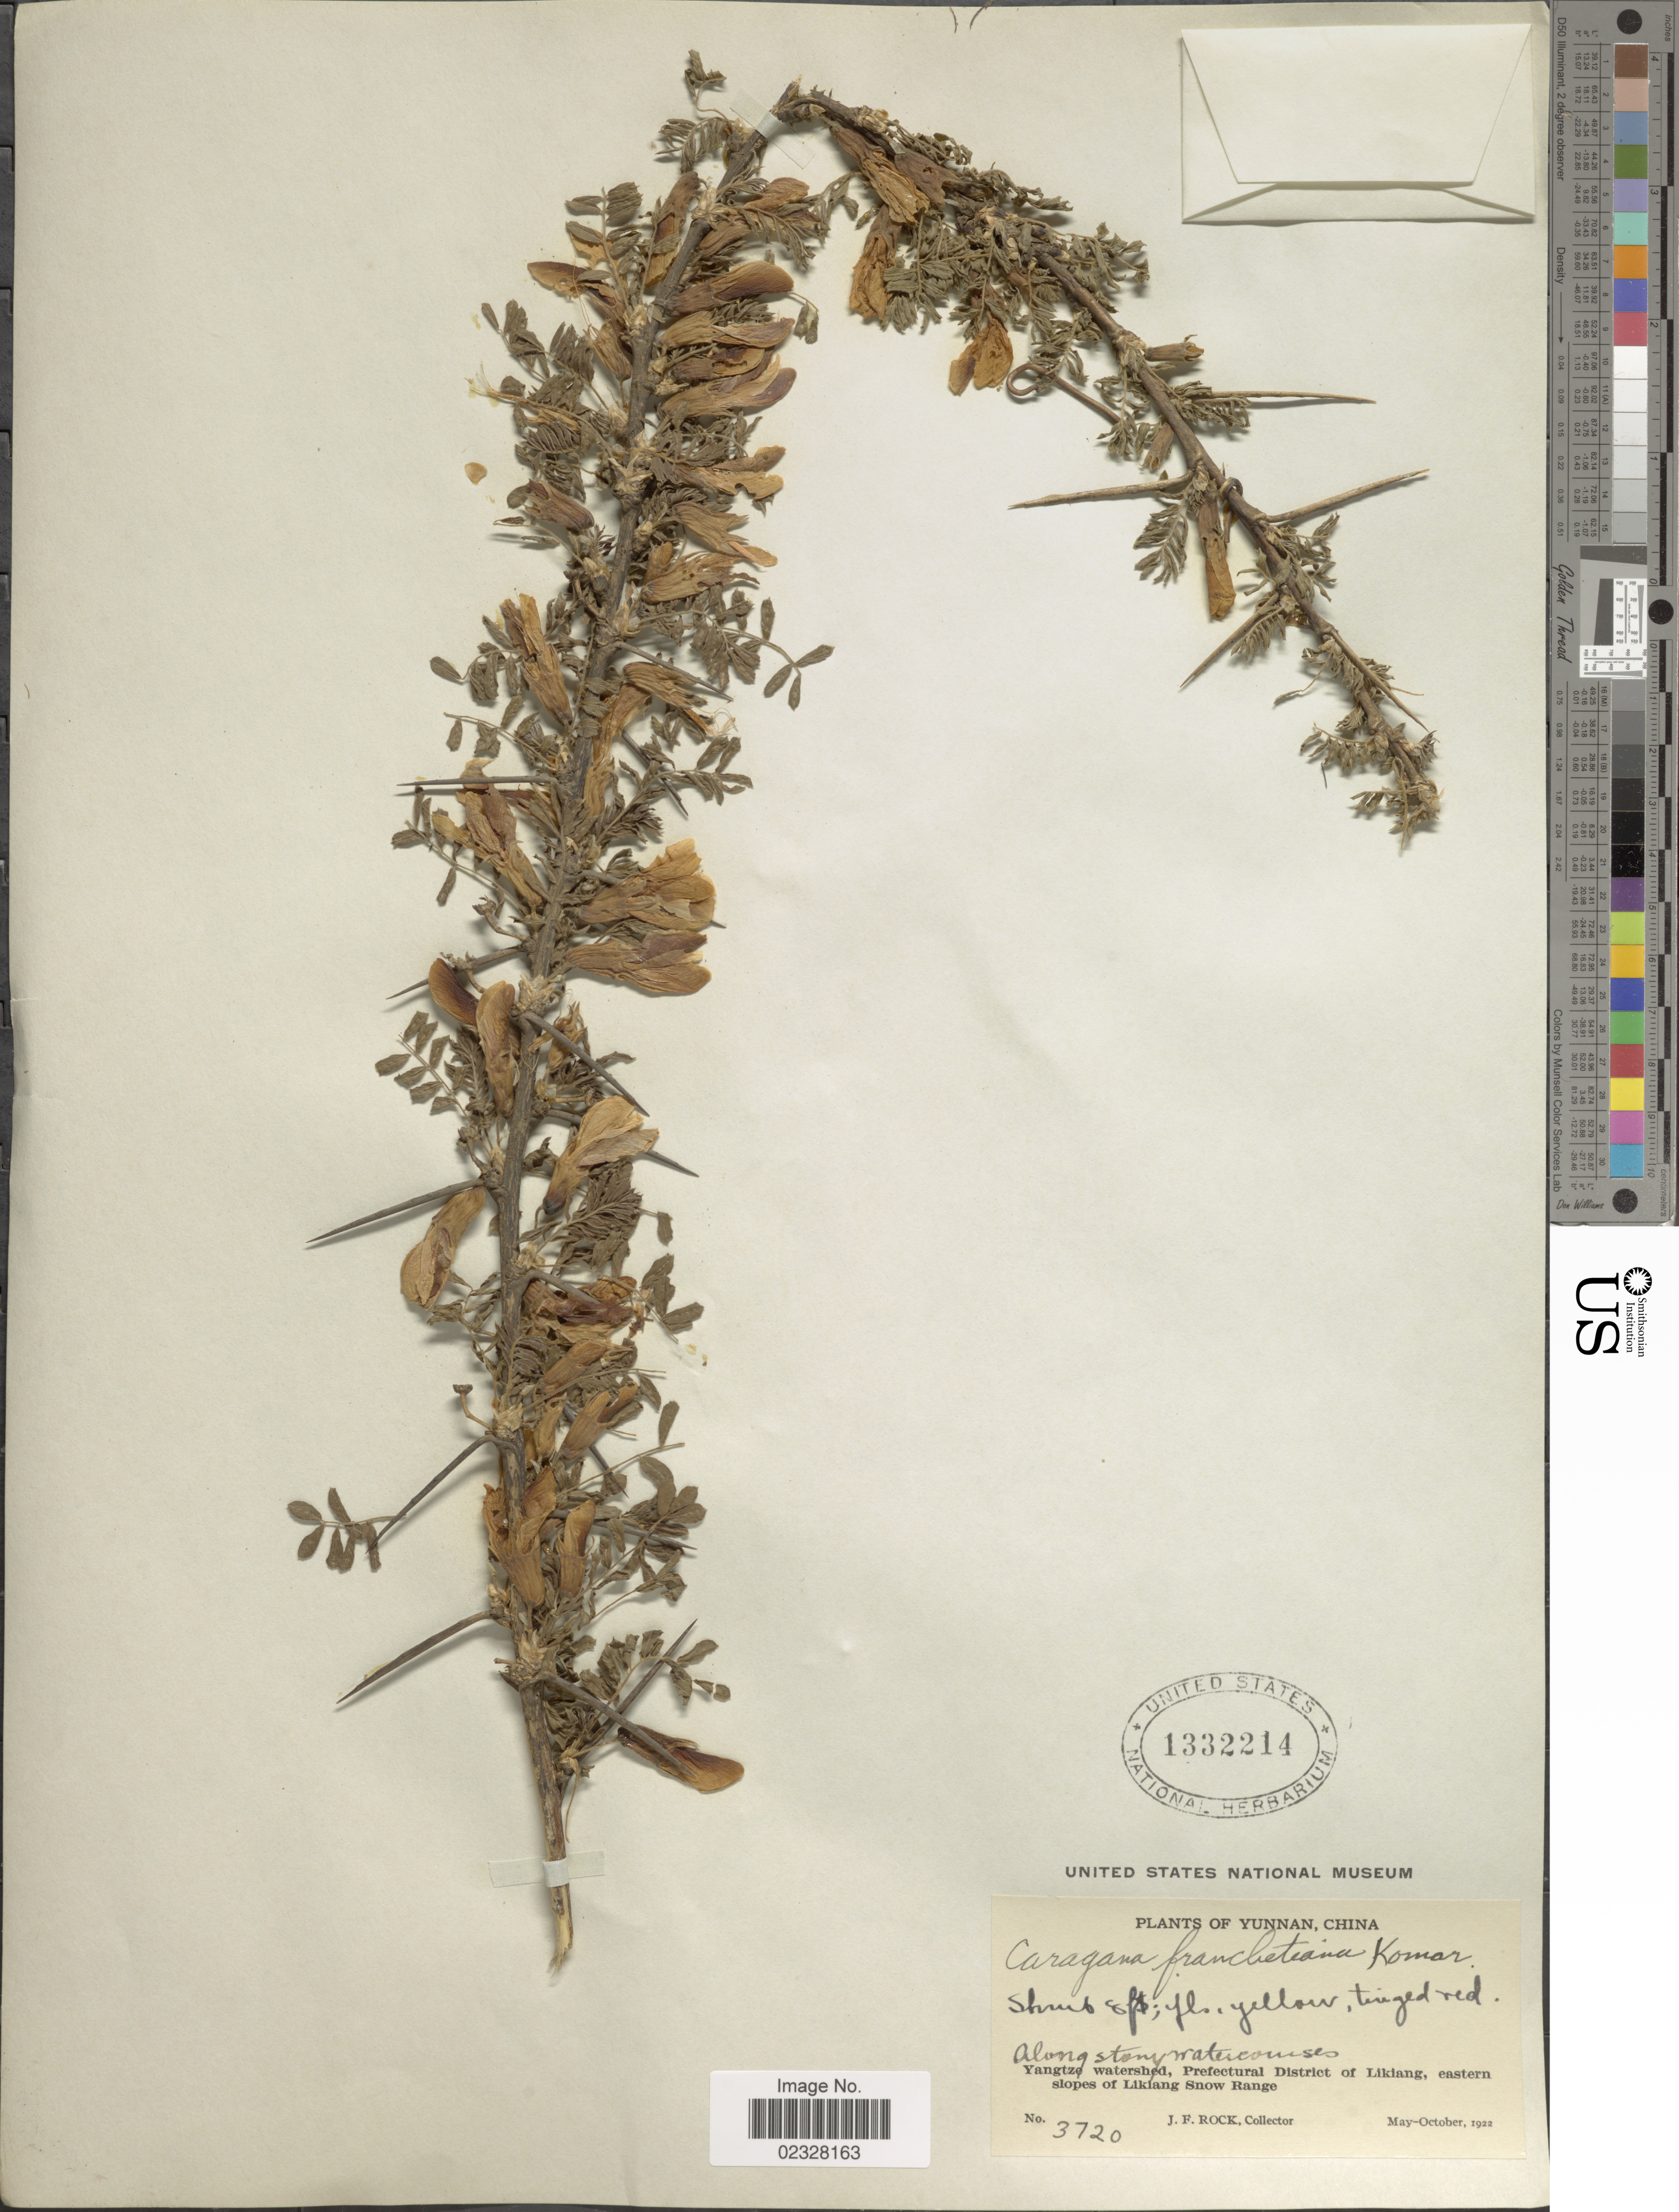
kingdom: Plantae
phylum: Tracheophyta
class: Magnoliopsida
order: Fabales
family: Fabaceae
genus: Caragana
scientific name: Caragana franchetiana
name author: Kom.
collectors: J. Rock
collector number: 3720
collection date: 1922-05/1922-10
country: China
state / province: Yunnan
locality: Along stony watercomses. Yangtze watershed, Prefectural District of Likiang, eastern slopes of Likiang Snow Range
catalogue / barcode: US 1332214